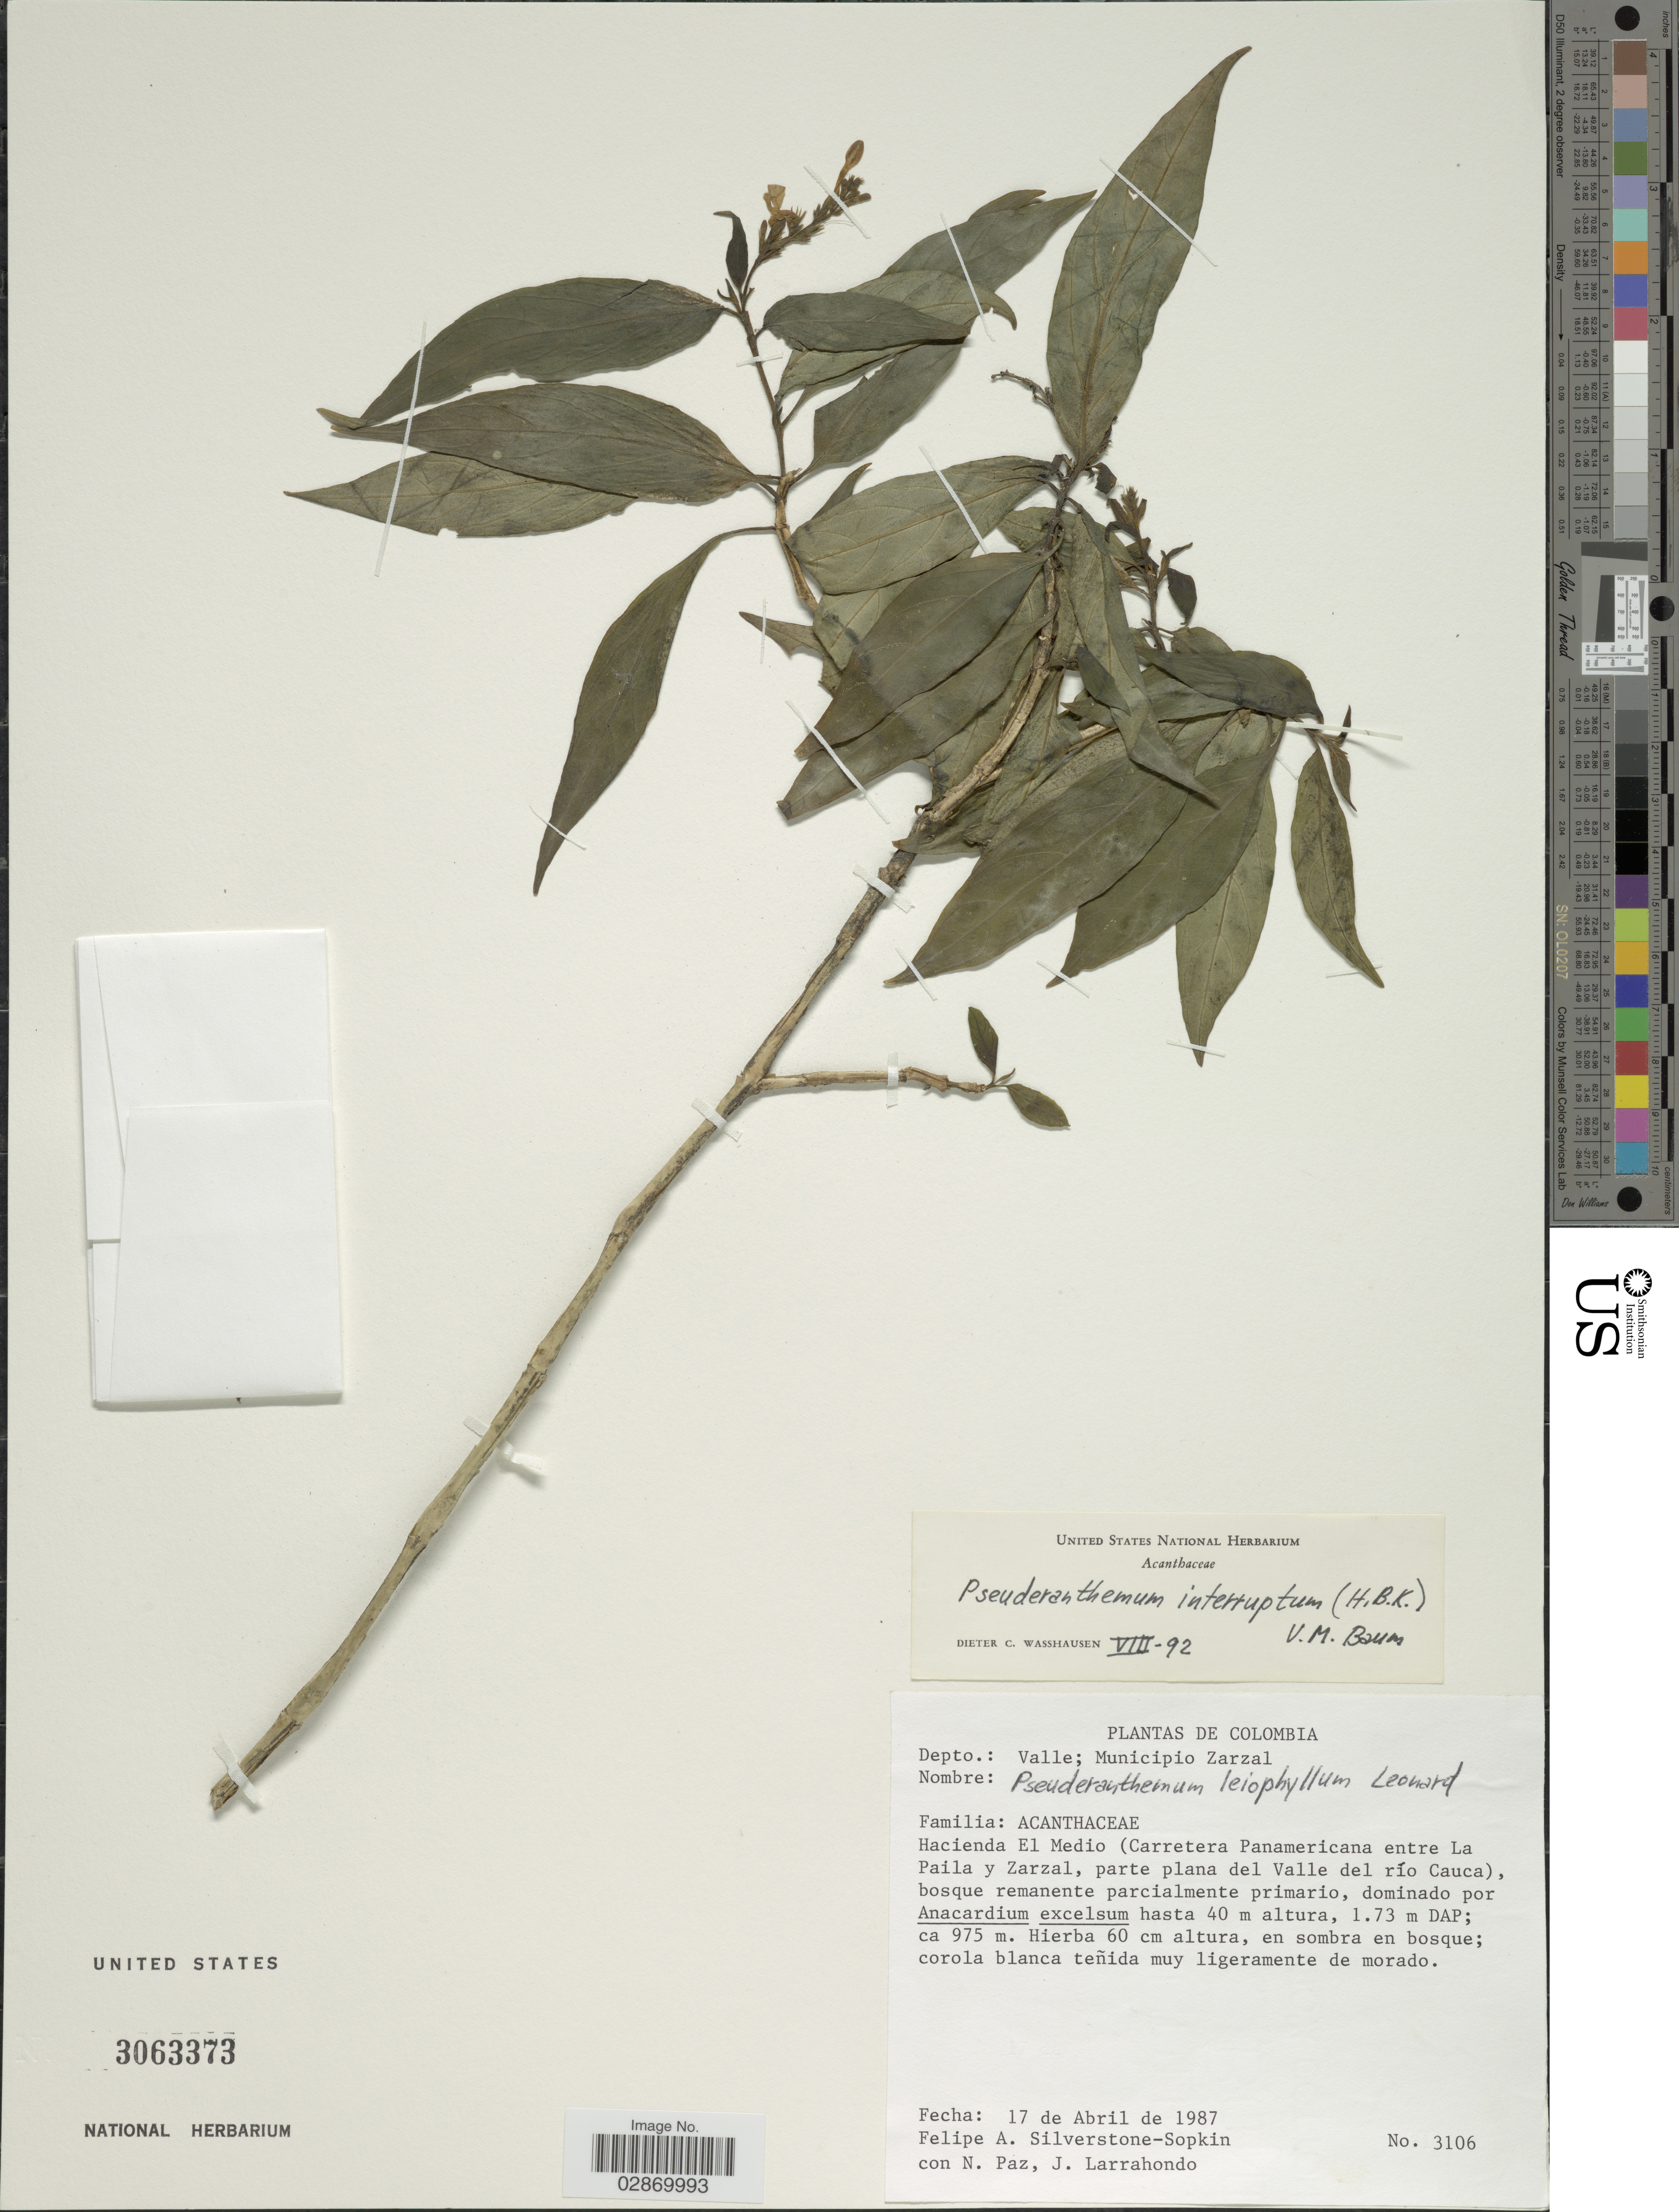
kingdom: Plantae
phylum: Tracheophyta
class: Magnoliopsida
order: Lamiales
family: Acanthaceae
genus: Pseuderanthemum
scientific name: Pseuderanthemum interruptum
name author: (Kunth) V.M. Baum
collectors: P. A. Silverstone-Sopkin, N. Paz & J. Larrahondo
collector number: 3106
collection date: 1987-04-17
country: Colombia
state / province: Valle del Cauca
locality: Depto. Valle, Municipio Zarzal, Hacienda El Medio (Carretera Panamericana entre La Paila y Zarzal, parte plana del Valle del río Cauca).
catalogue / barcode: US 3063373